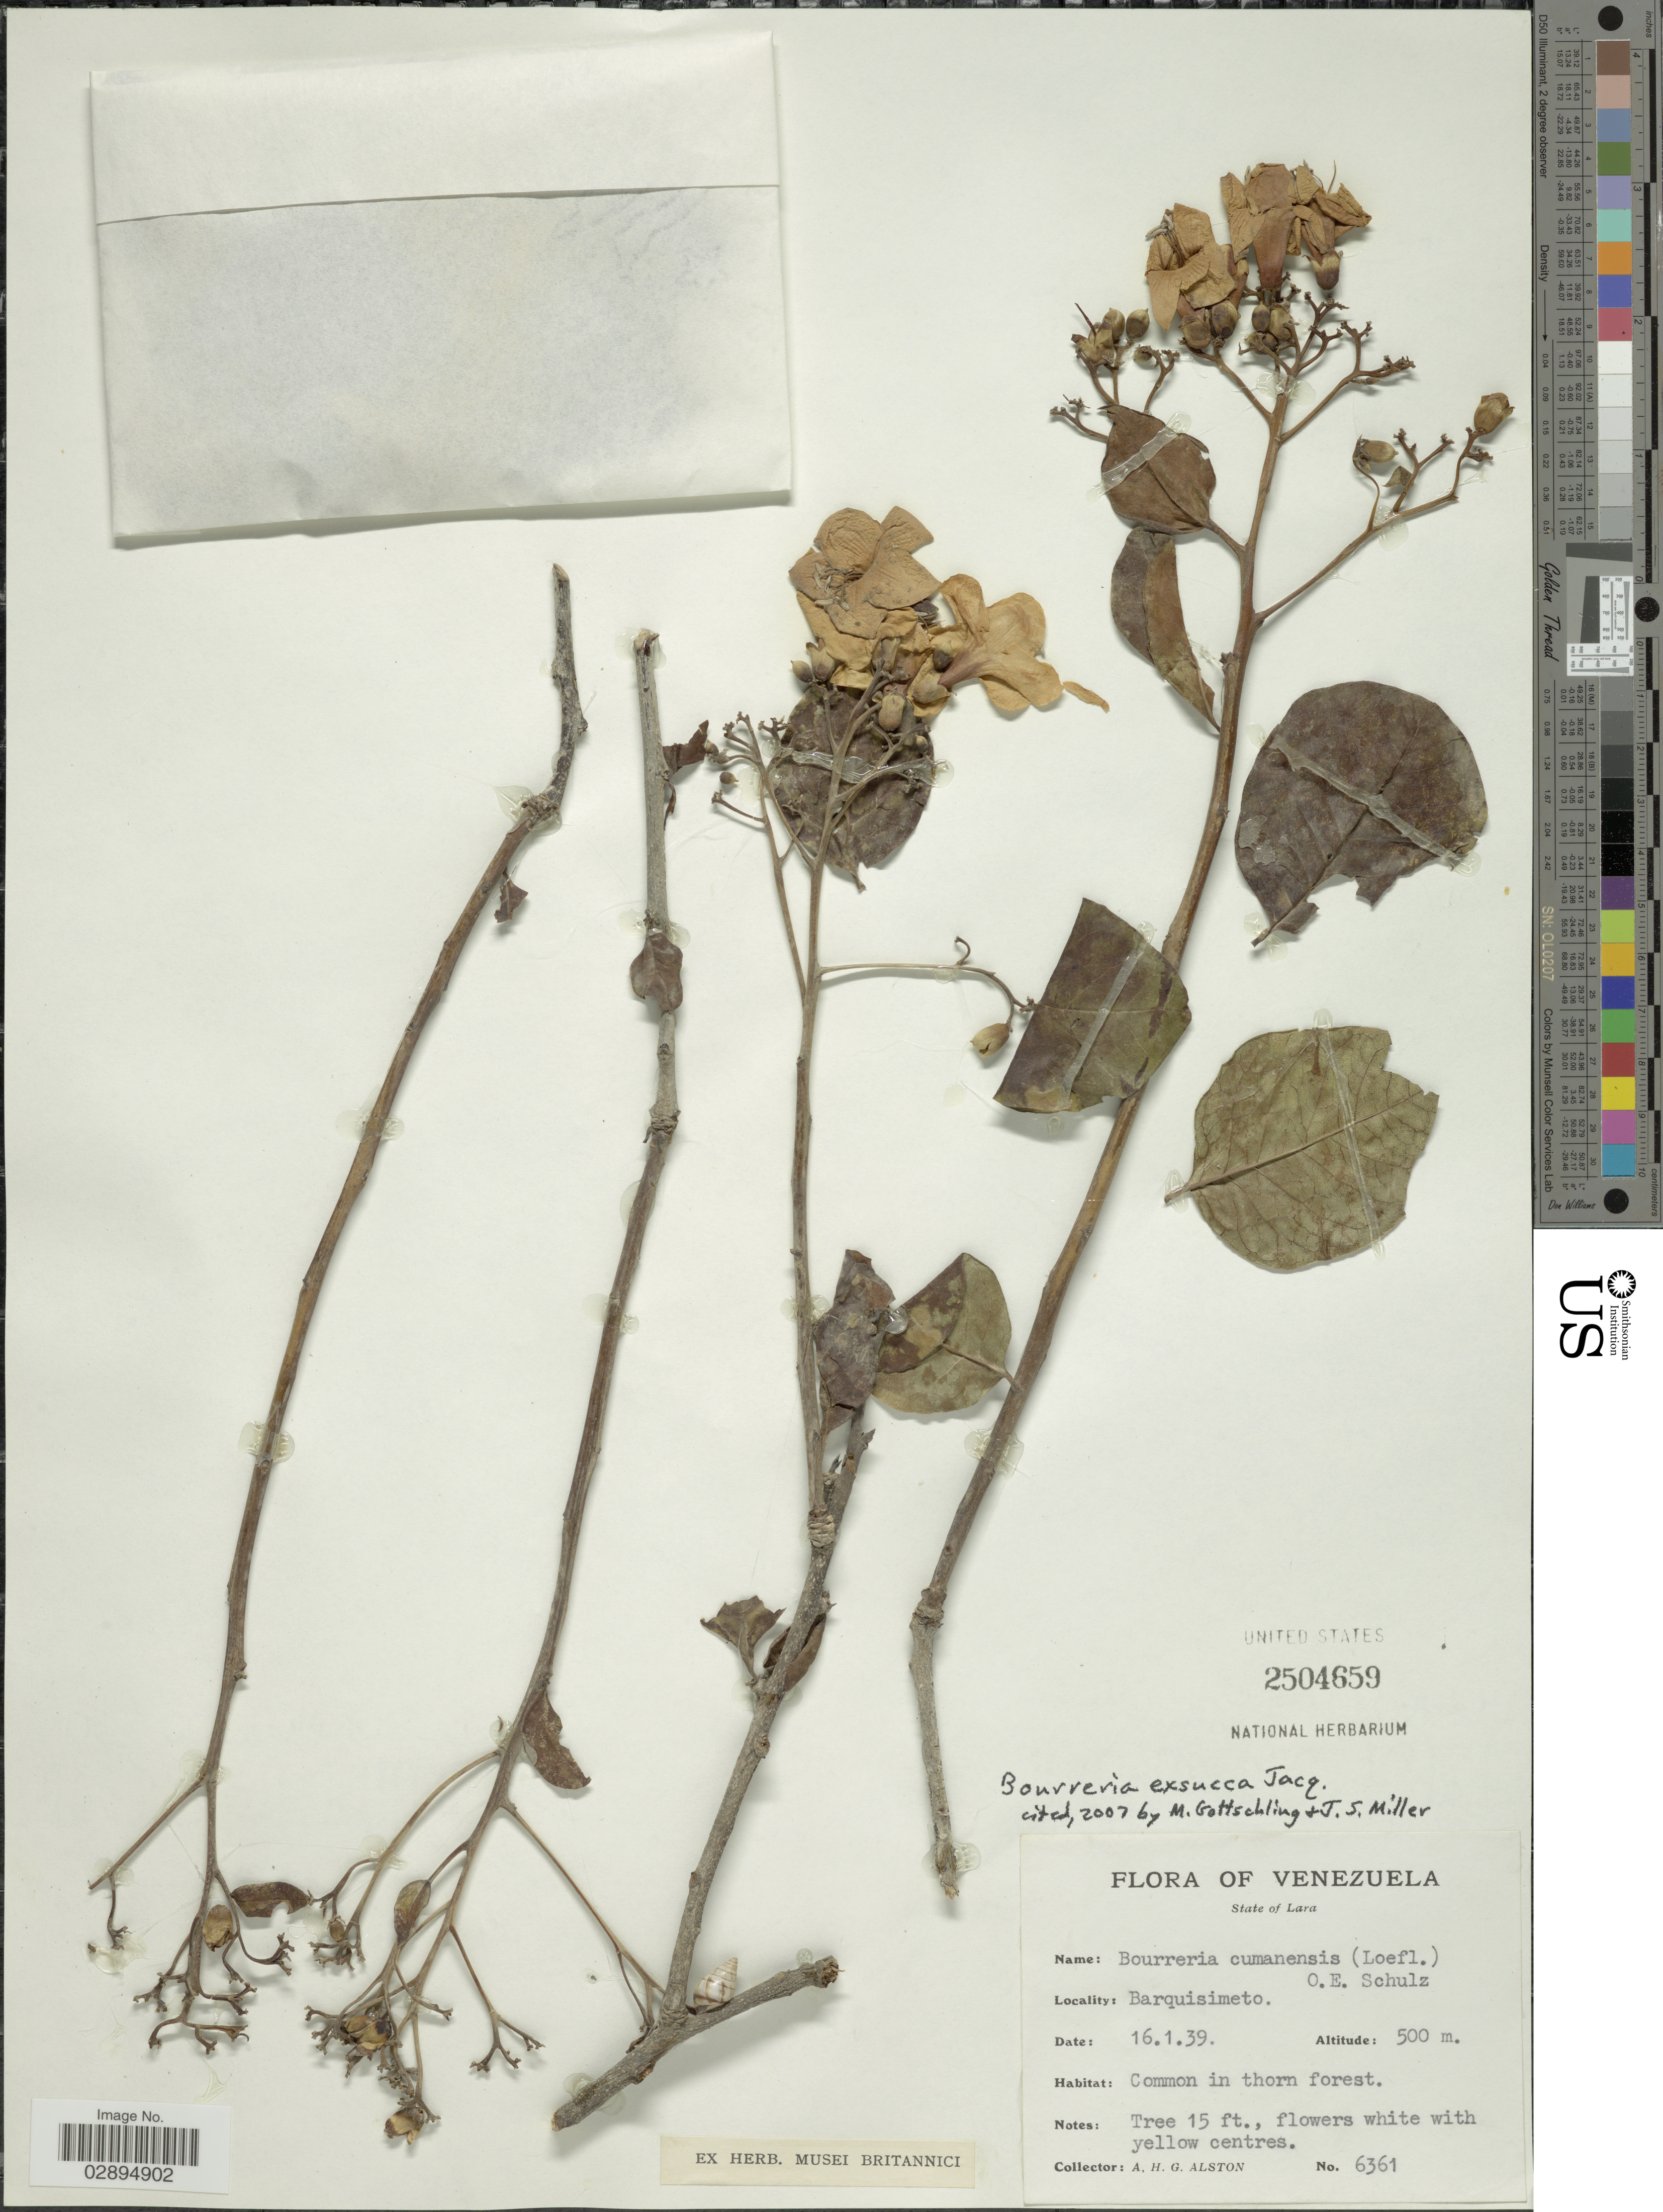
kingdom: Plantae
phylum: Tracheophyta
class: Magnoliopsida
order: Boraginales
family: Ehretiaceae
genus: Bourreria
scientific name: Bourreria exsucca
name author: (L.) Jacq.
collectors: A. H. Alston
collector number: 6361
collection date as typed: Transcribed d/m/y: 16/1/39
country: Venezuela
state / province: Lara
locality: Barquisimeto.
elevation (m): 500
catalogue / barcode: US 2504659